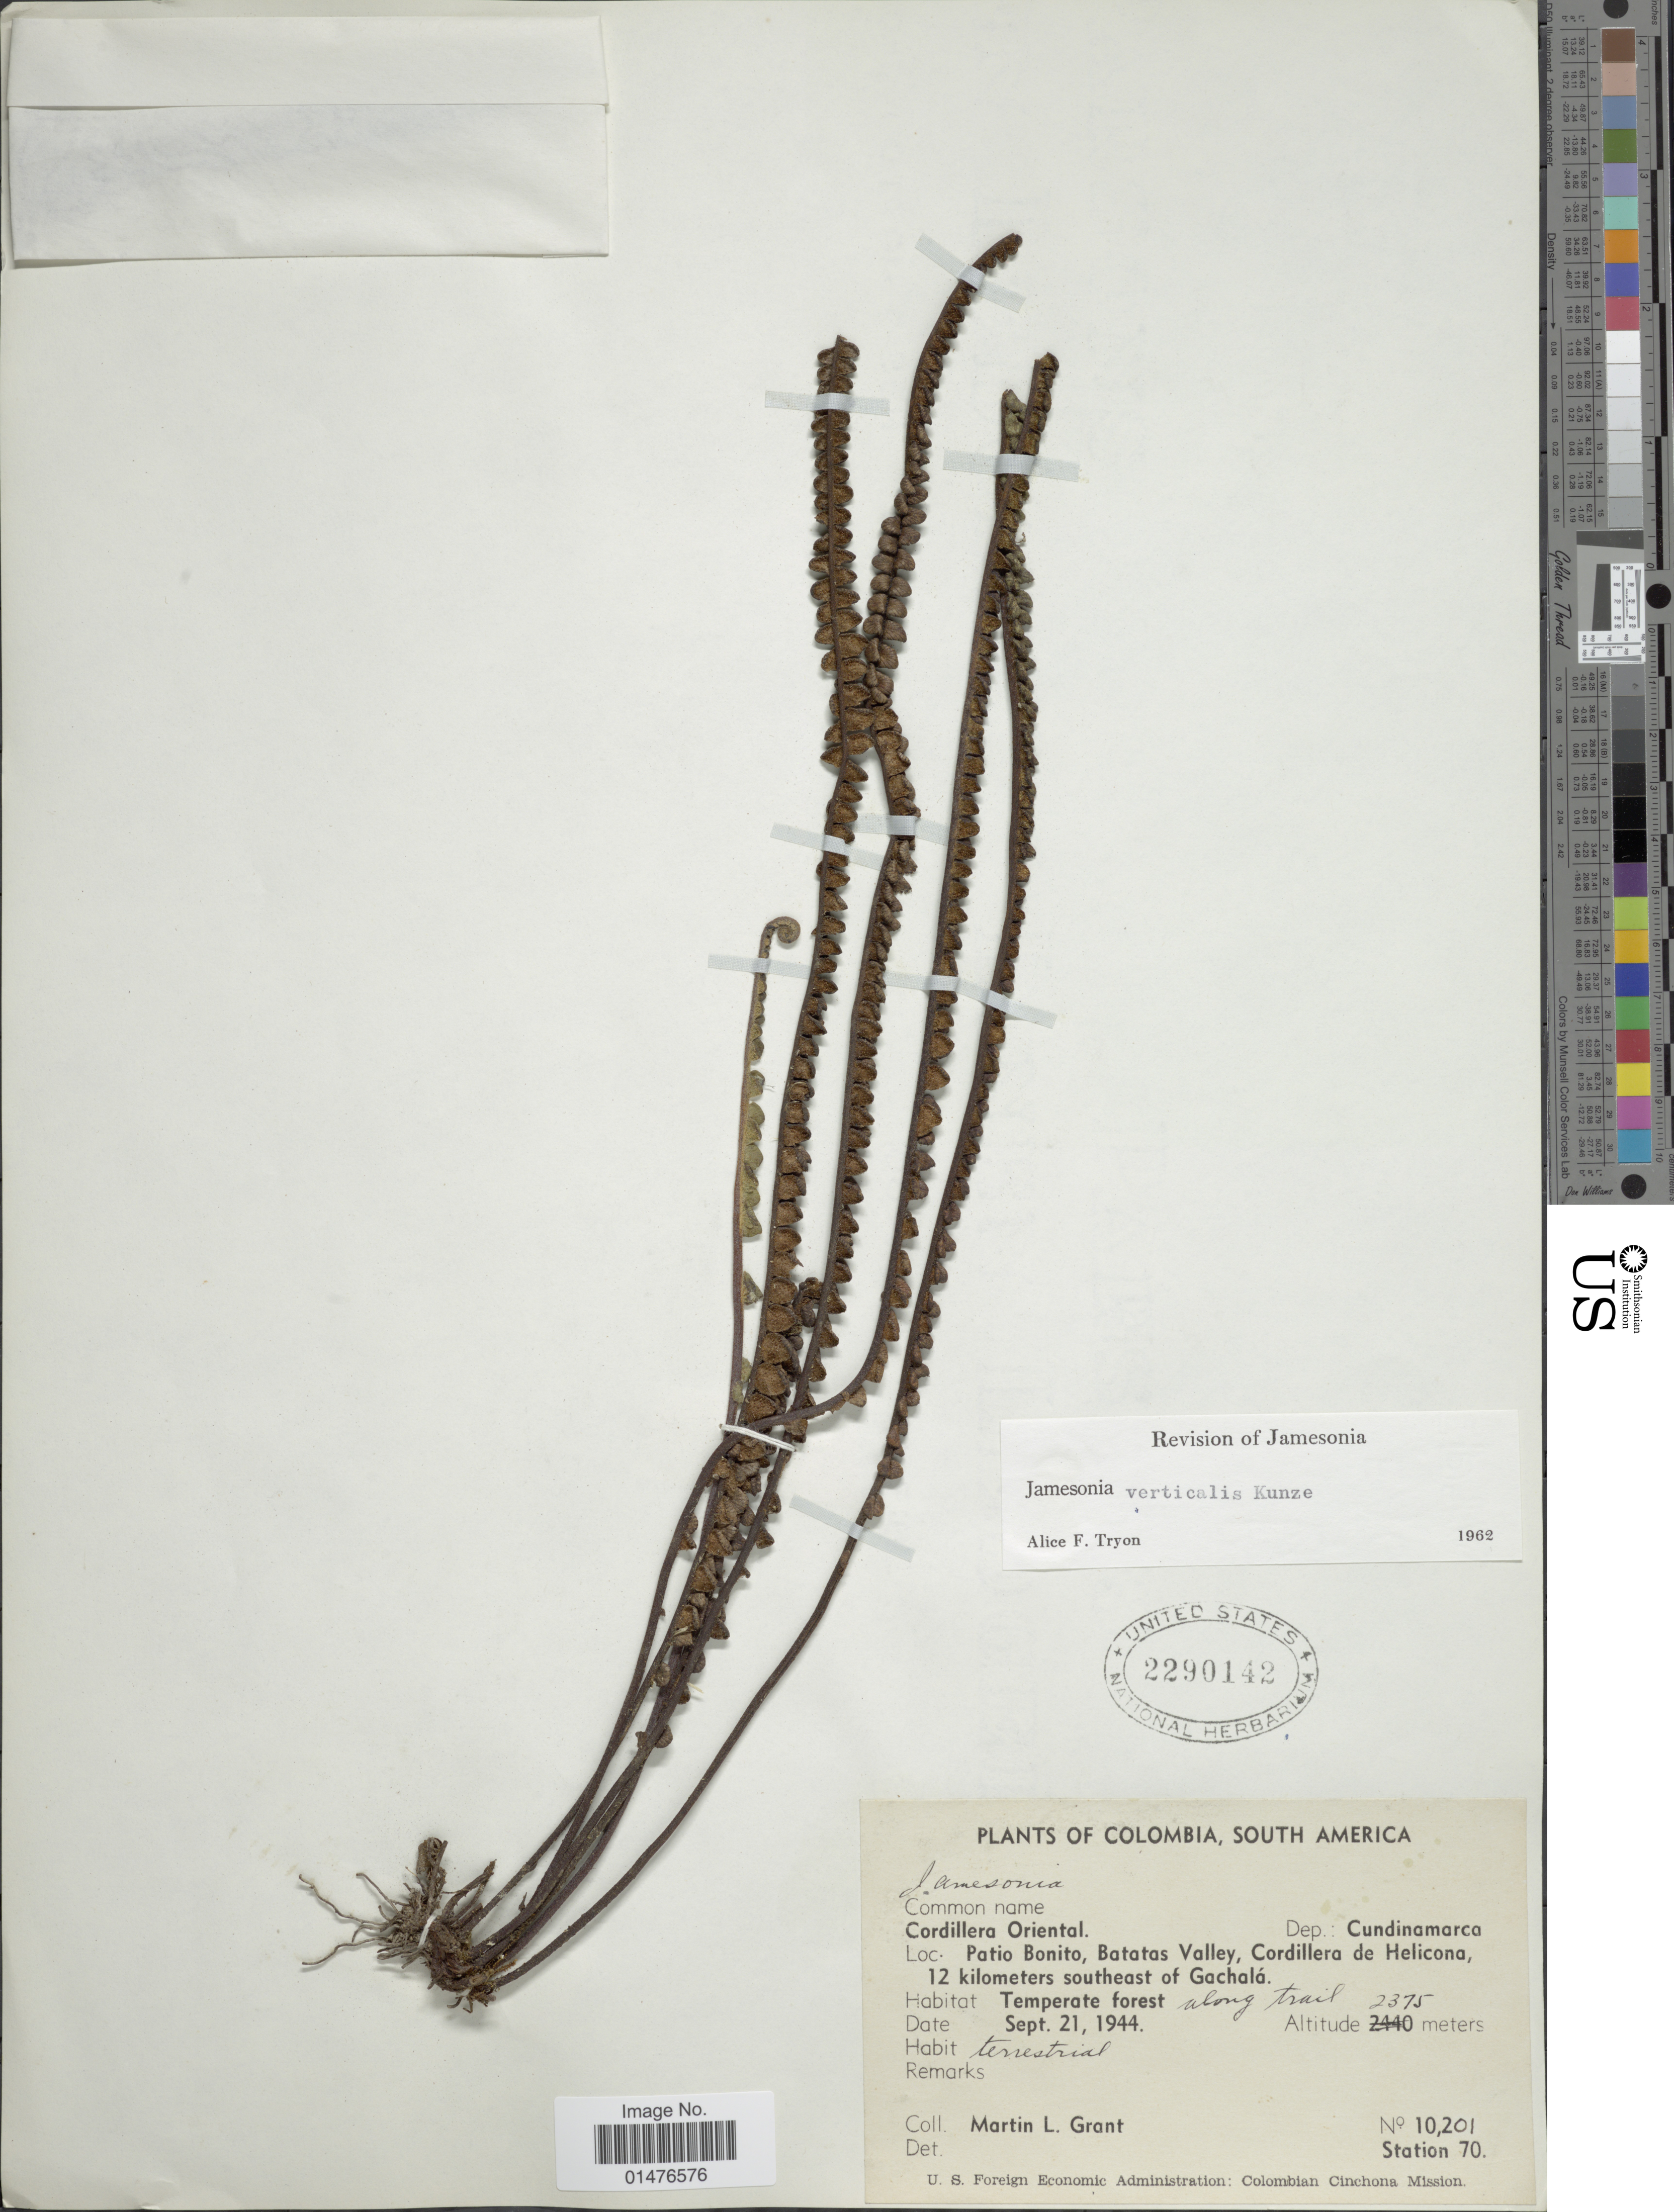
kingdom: Plantae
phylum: Tracheophyta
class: Polypodiopsida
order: Polypodiales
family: Pteridaceae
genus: Jamesonia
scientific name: Jamesonia verticalis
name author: Kunze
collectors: M. L. Grant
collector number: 10201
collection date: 1944-09-21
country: Colombia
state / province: Cundinamarca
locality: Cordillera Oriental. Patio Bonito, Batatas Valley, Cordillera de Helicona, 12 kilometers southeast of Gachalá.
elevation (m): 2375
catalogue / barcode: US 2290142